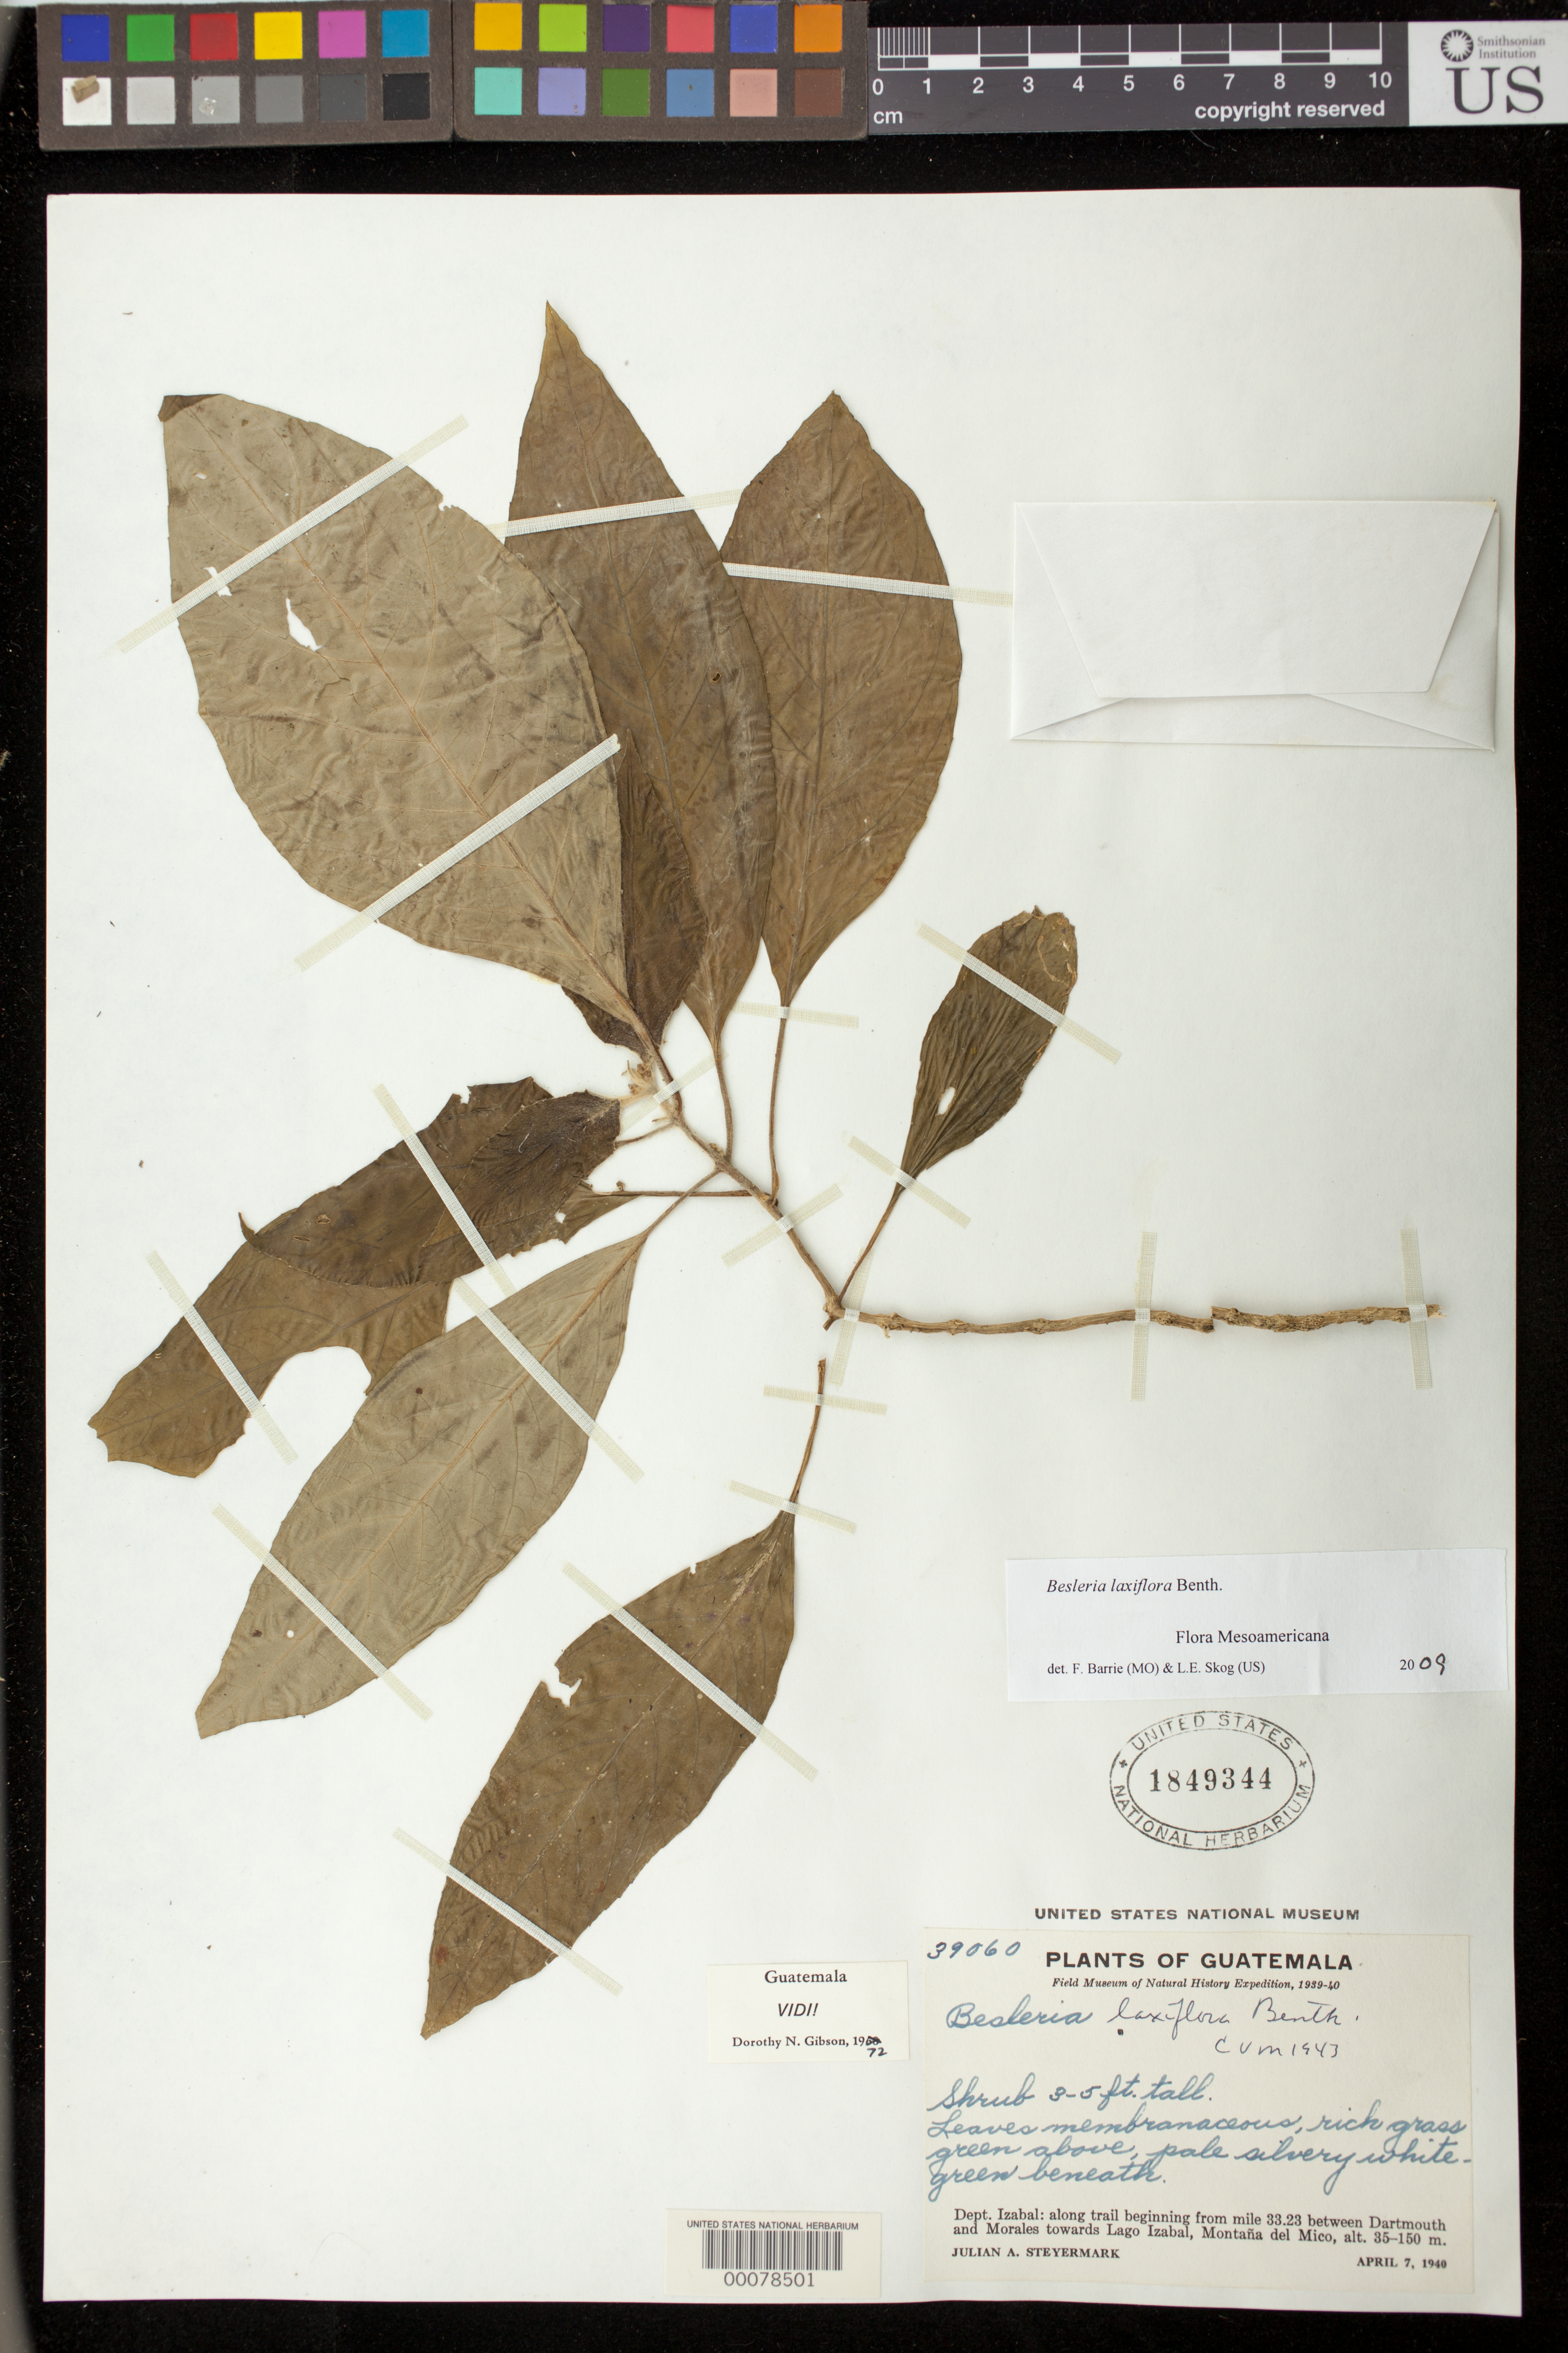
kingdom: Plantae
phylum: Tracheophyta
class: Magnoliopsida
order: Lamiales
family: Gesneriaceae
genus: Besleria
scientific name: Besleria laxiflora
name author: Benth.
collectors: J. Steyermark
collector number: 39060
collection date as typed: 07 Apr 1940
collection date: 1940-04-07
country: Guatemala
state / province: Izabal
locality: Along trail beginning from mile 33.23 between Dartmouth and Morales towards Lago Izabal,Montana del Mico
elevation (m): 35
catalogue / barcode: US 1849344